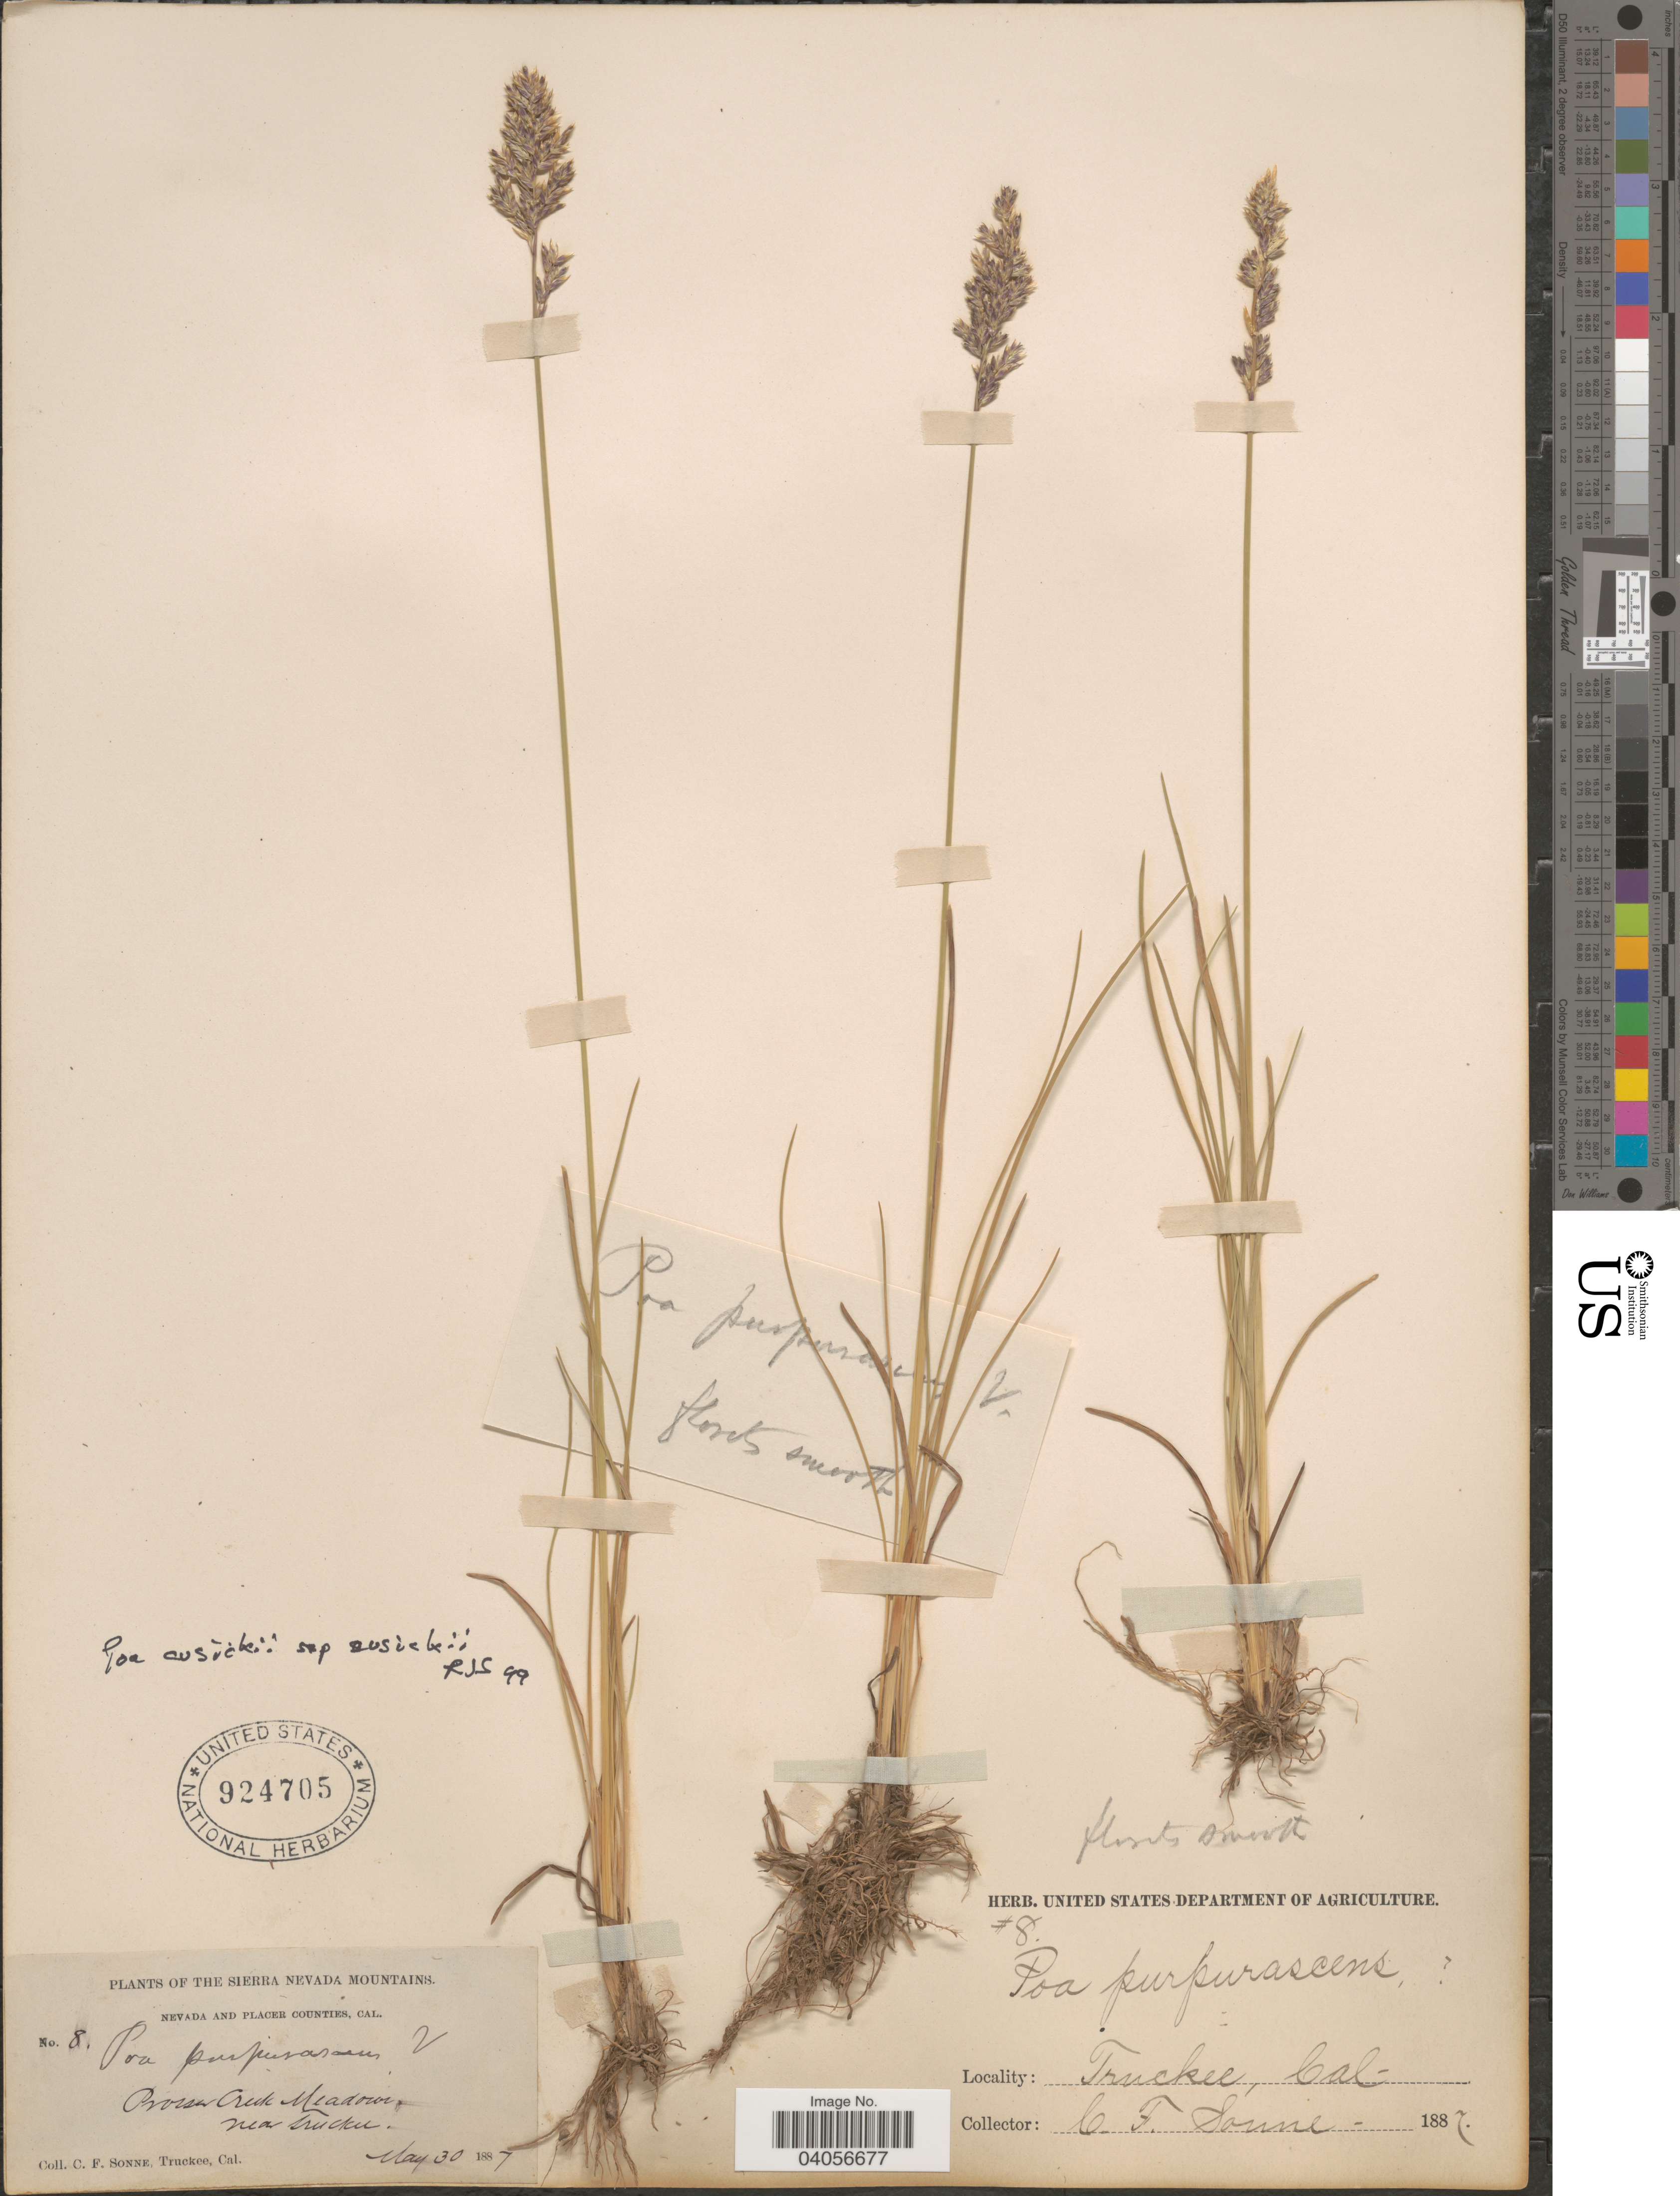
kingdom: Plantae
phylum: Tracheophyta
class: Liliopsida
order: Poales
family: Poaceae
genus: Poa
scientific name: Poa cusickii subsp. cusickii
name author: Vasey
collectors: C. Sonne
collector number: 8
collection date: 1887-05-30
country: United States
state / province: California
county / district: Placer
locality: The Sierra Nevada Mountains. Nevada and Placer Counties. Prosser Creek Meadow near Truckee.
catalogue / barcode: US 924705